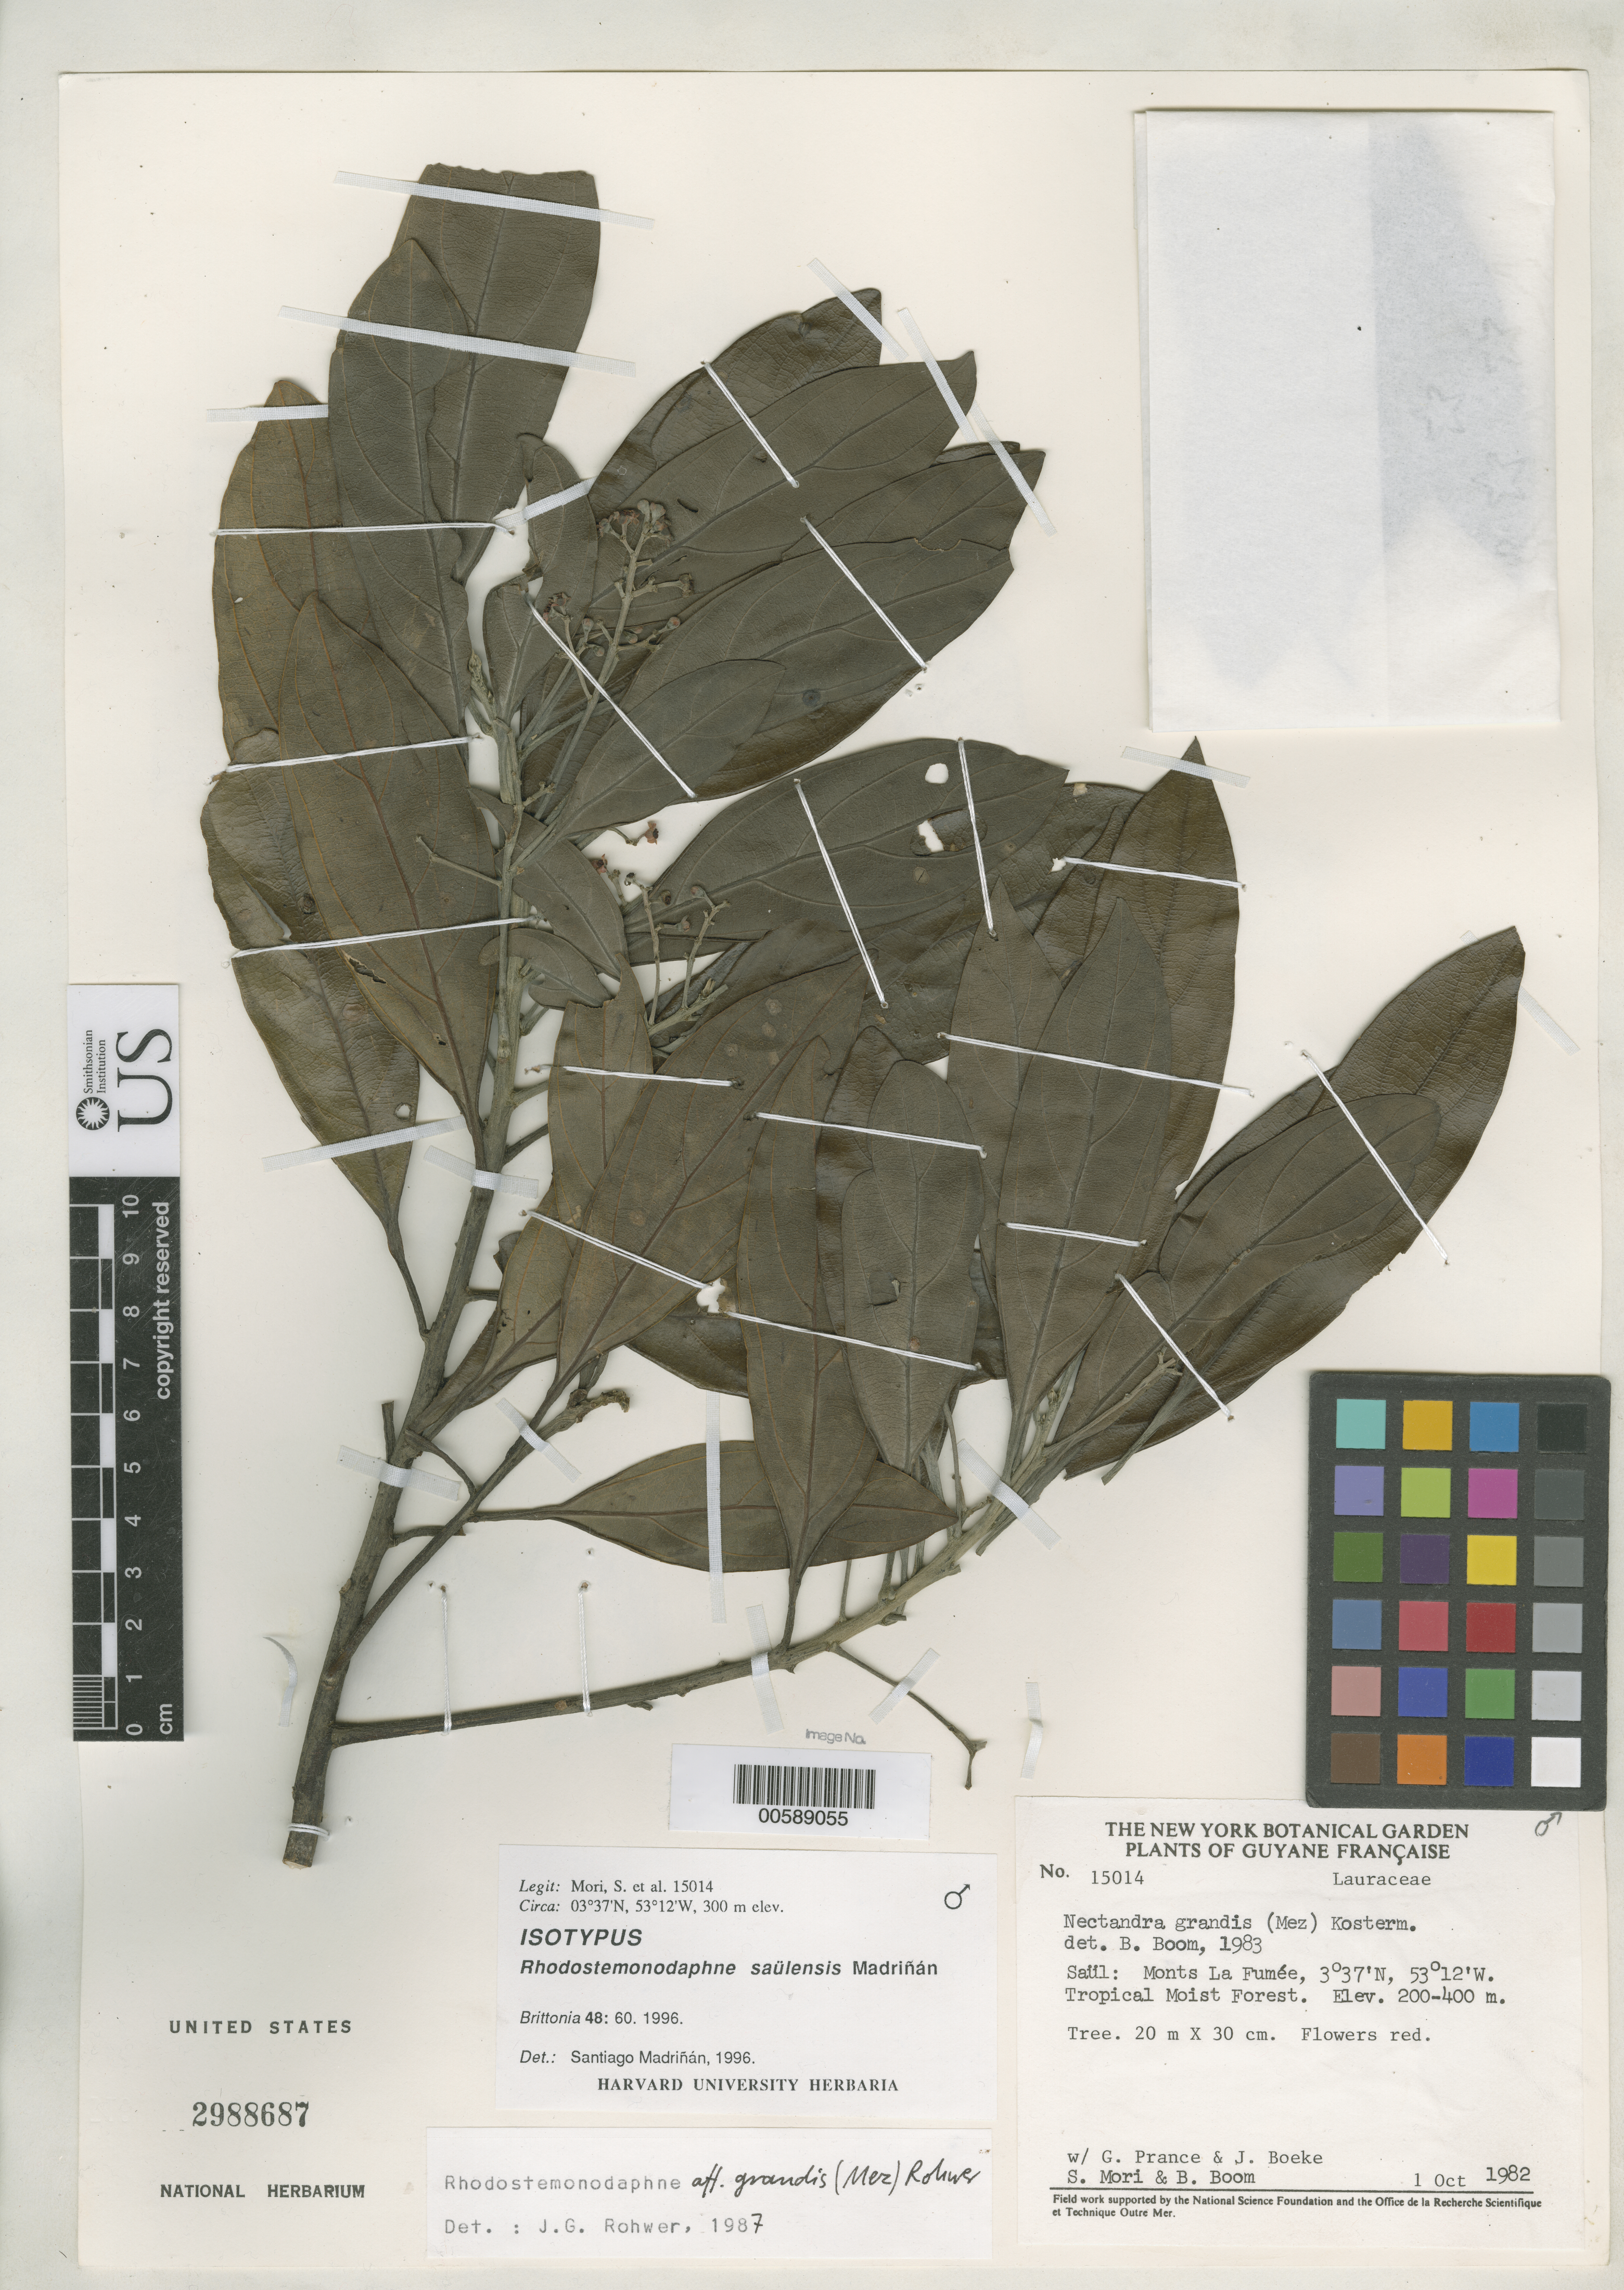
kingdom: Plantae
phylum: Tracheophyta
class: Magnoliopsida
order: Laurales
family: Lauraceae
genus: Rhodostemonodaphne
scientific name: Rhodostemonodaphne saulensis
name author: Madriñán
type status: Isotype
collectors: S. Mori, B. M. Boom, G. T. Prance & J. D. Boeke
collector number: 15014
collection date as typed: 01 Oct 1982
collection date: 1982-10-01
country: French Guiana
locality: Monts La Fumee. Saul.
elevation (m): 200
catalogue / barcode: US 2988687